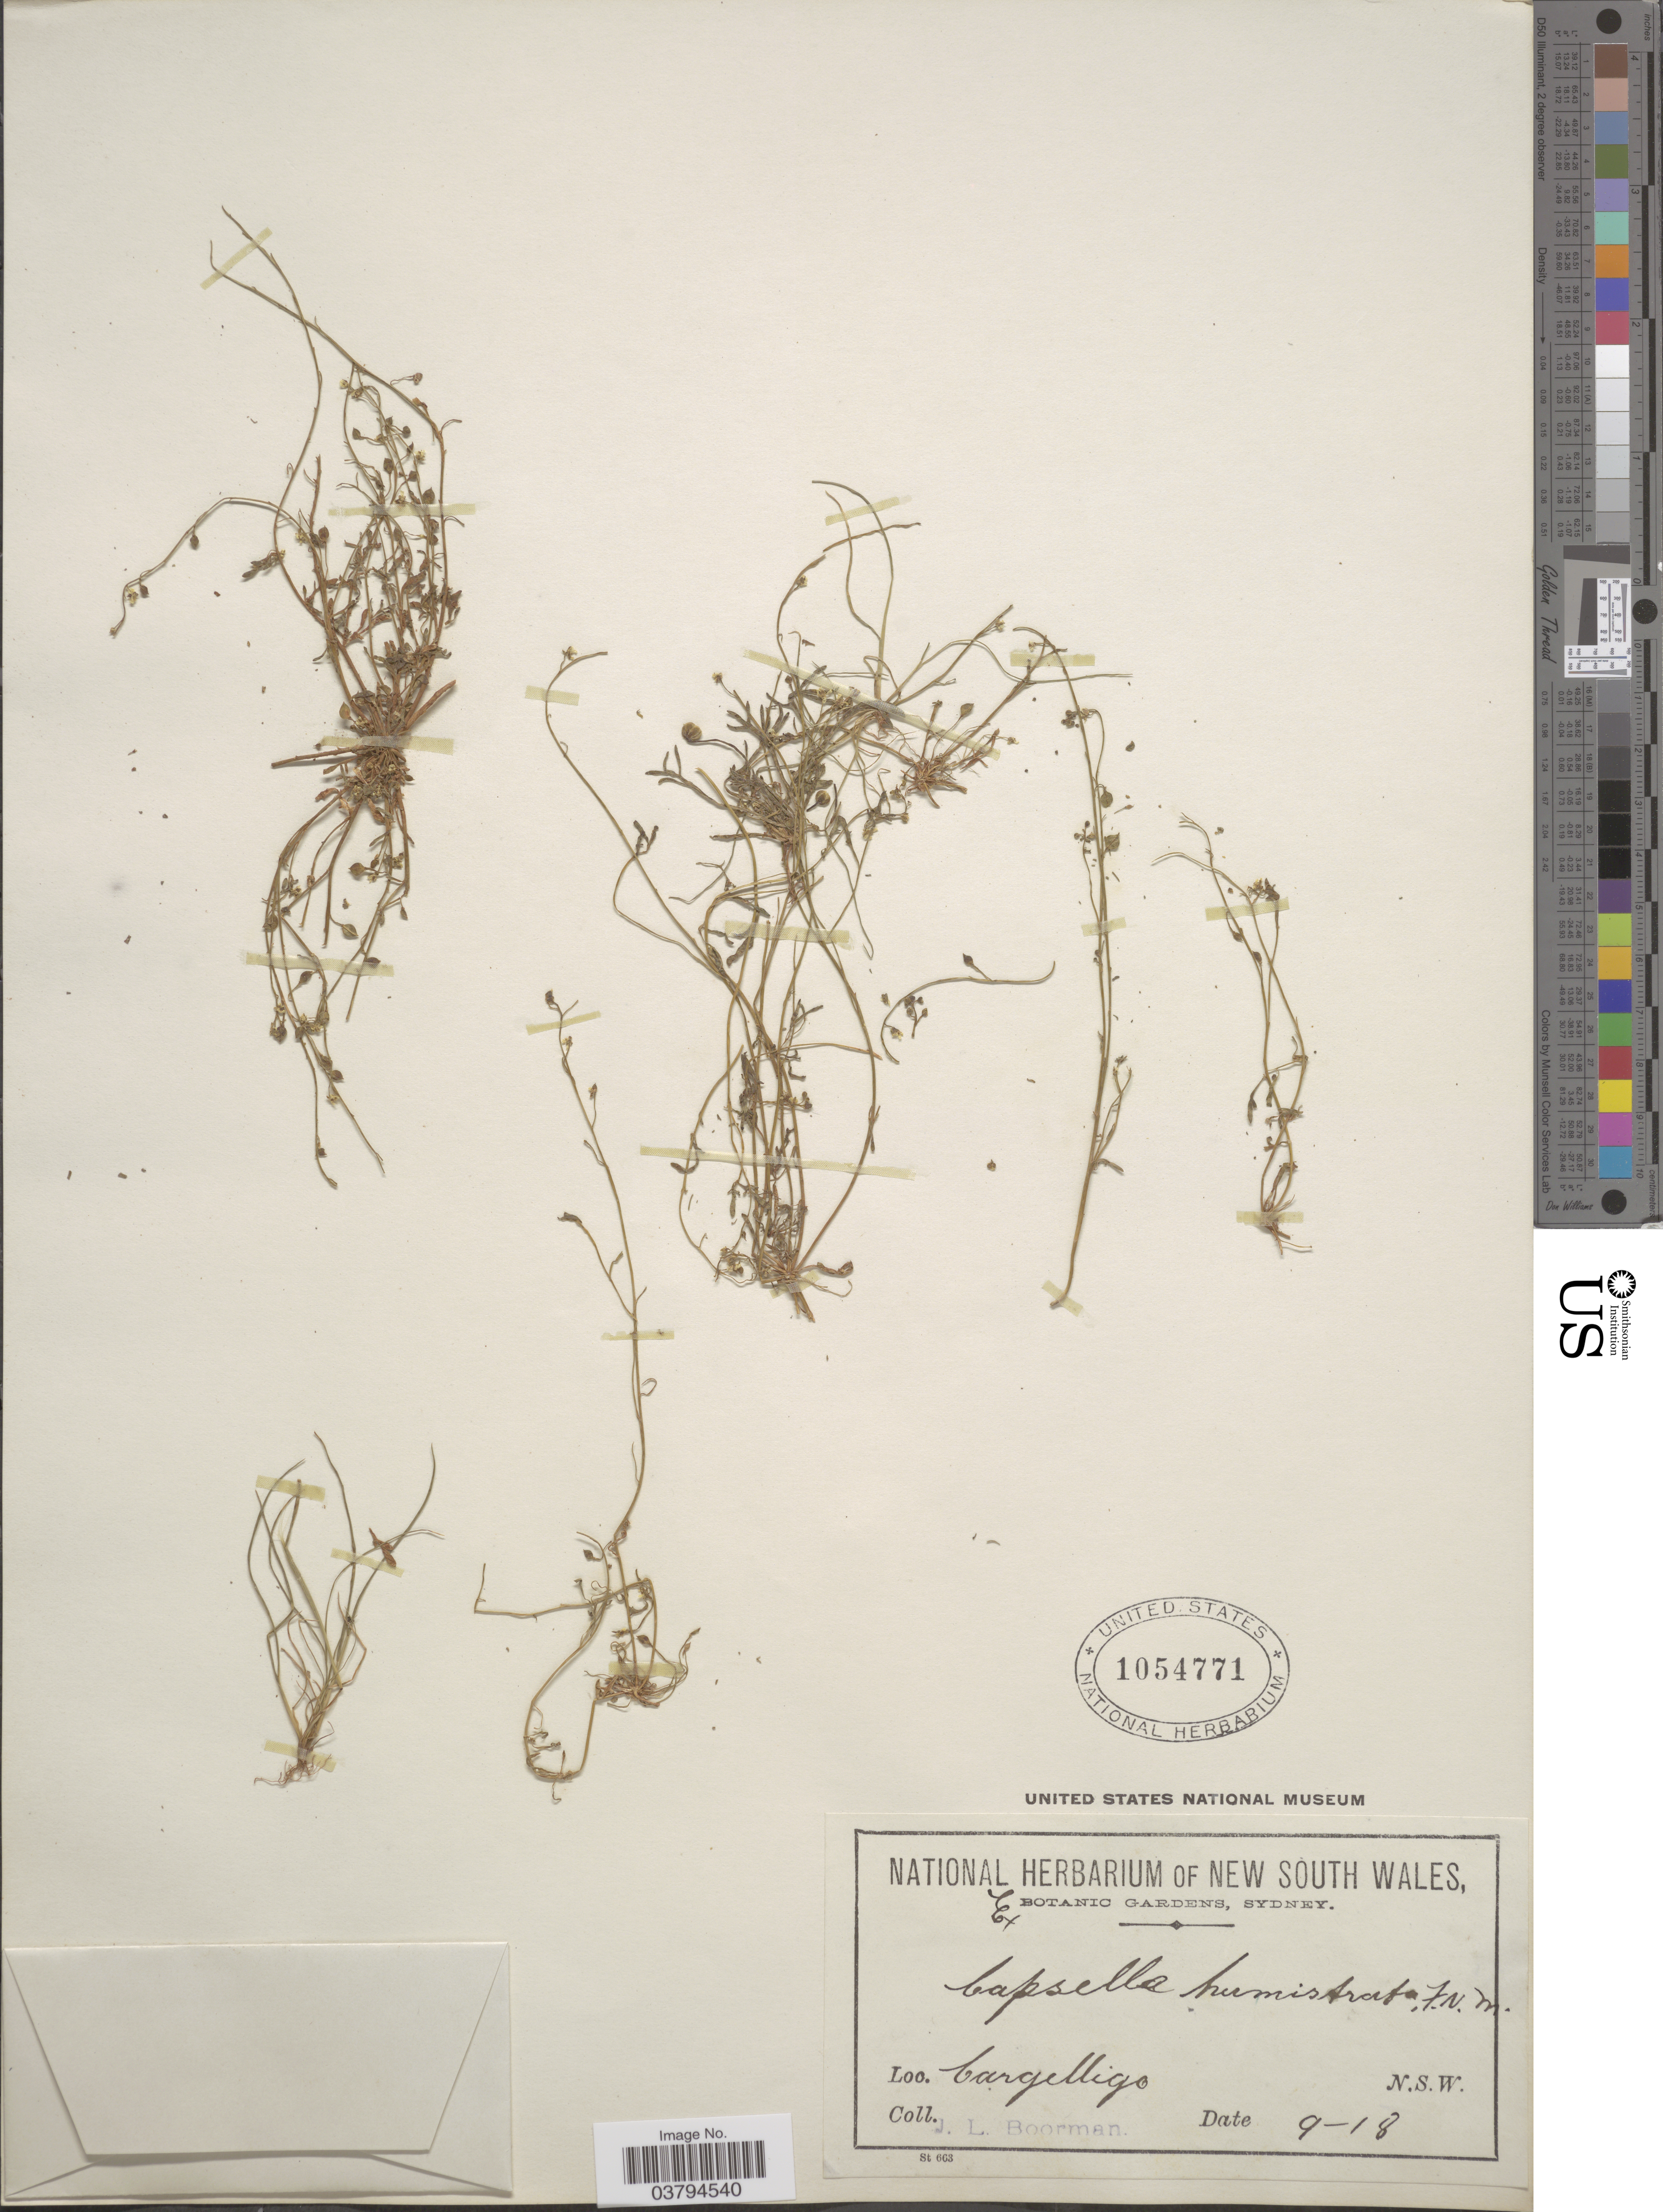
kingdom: Plantae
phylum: Tracheophyta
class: Magnoliopsida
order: Brassicales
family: Brassicaceae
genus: Cuphonotus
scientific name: Cuphonotus humistratus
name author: (F. Muell.) O.E. Schulz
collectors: J. Boorman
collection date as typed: Transcribed d/m/y: /9/18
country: Australia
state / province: New South Wales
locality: Cargellligo.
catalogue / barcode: US 1054771